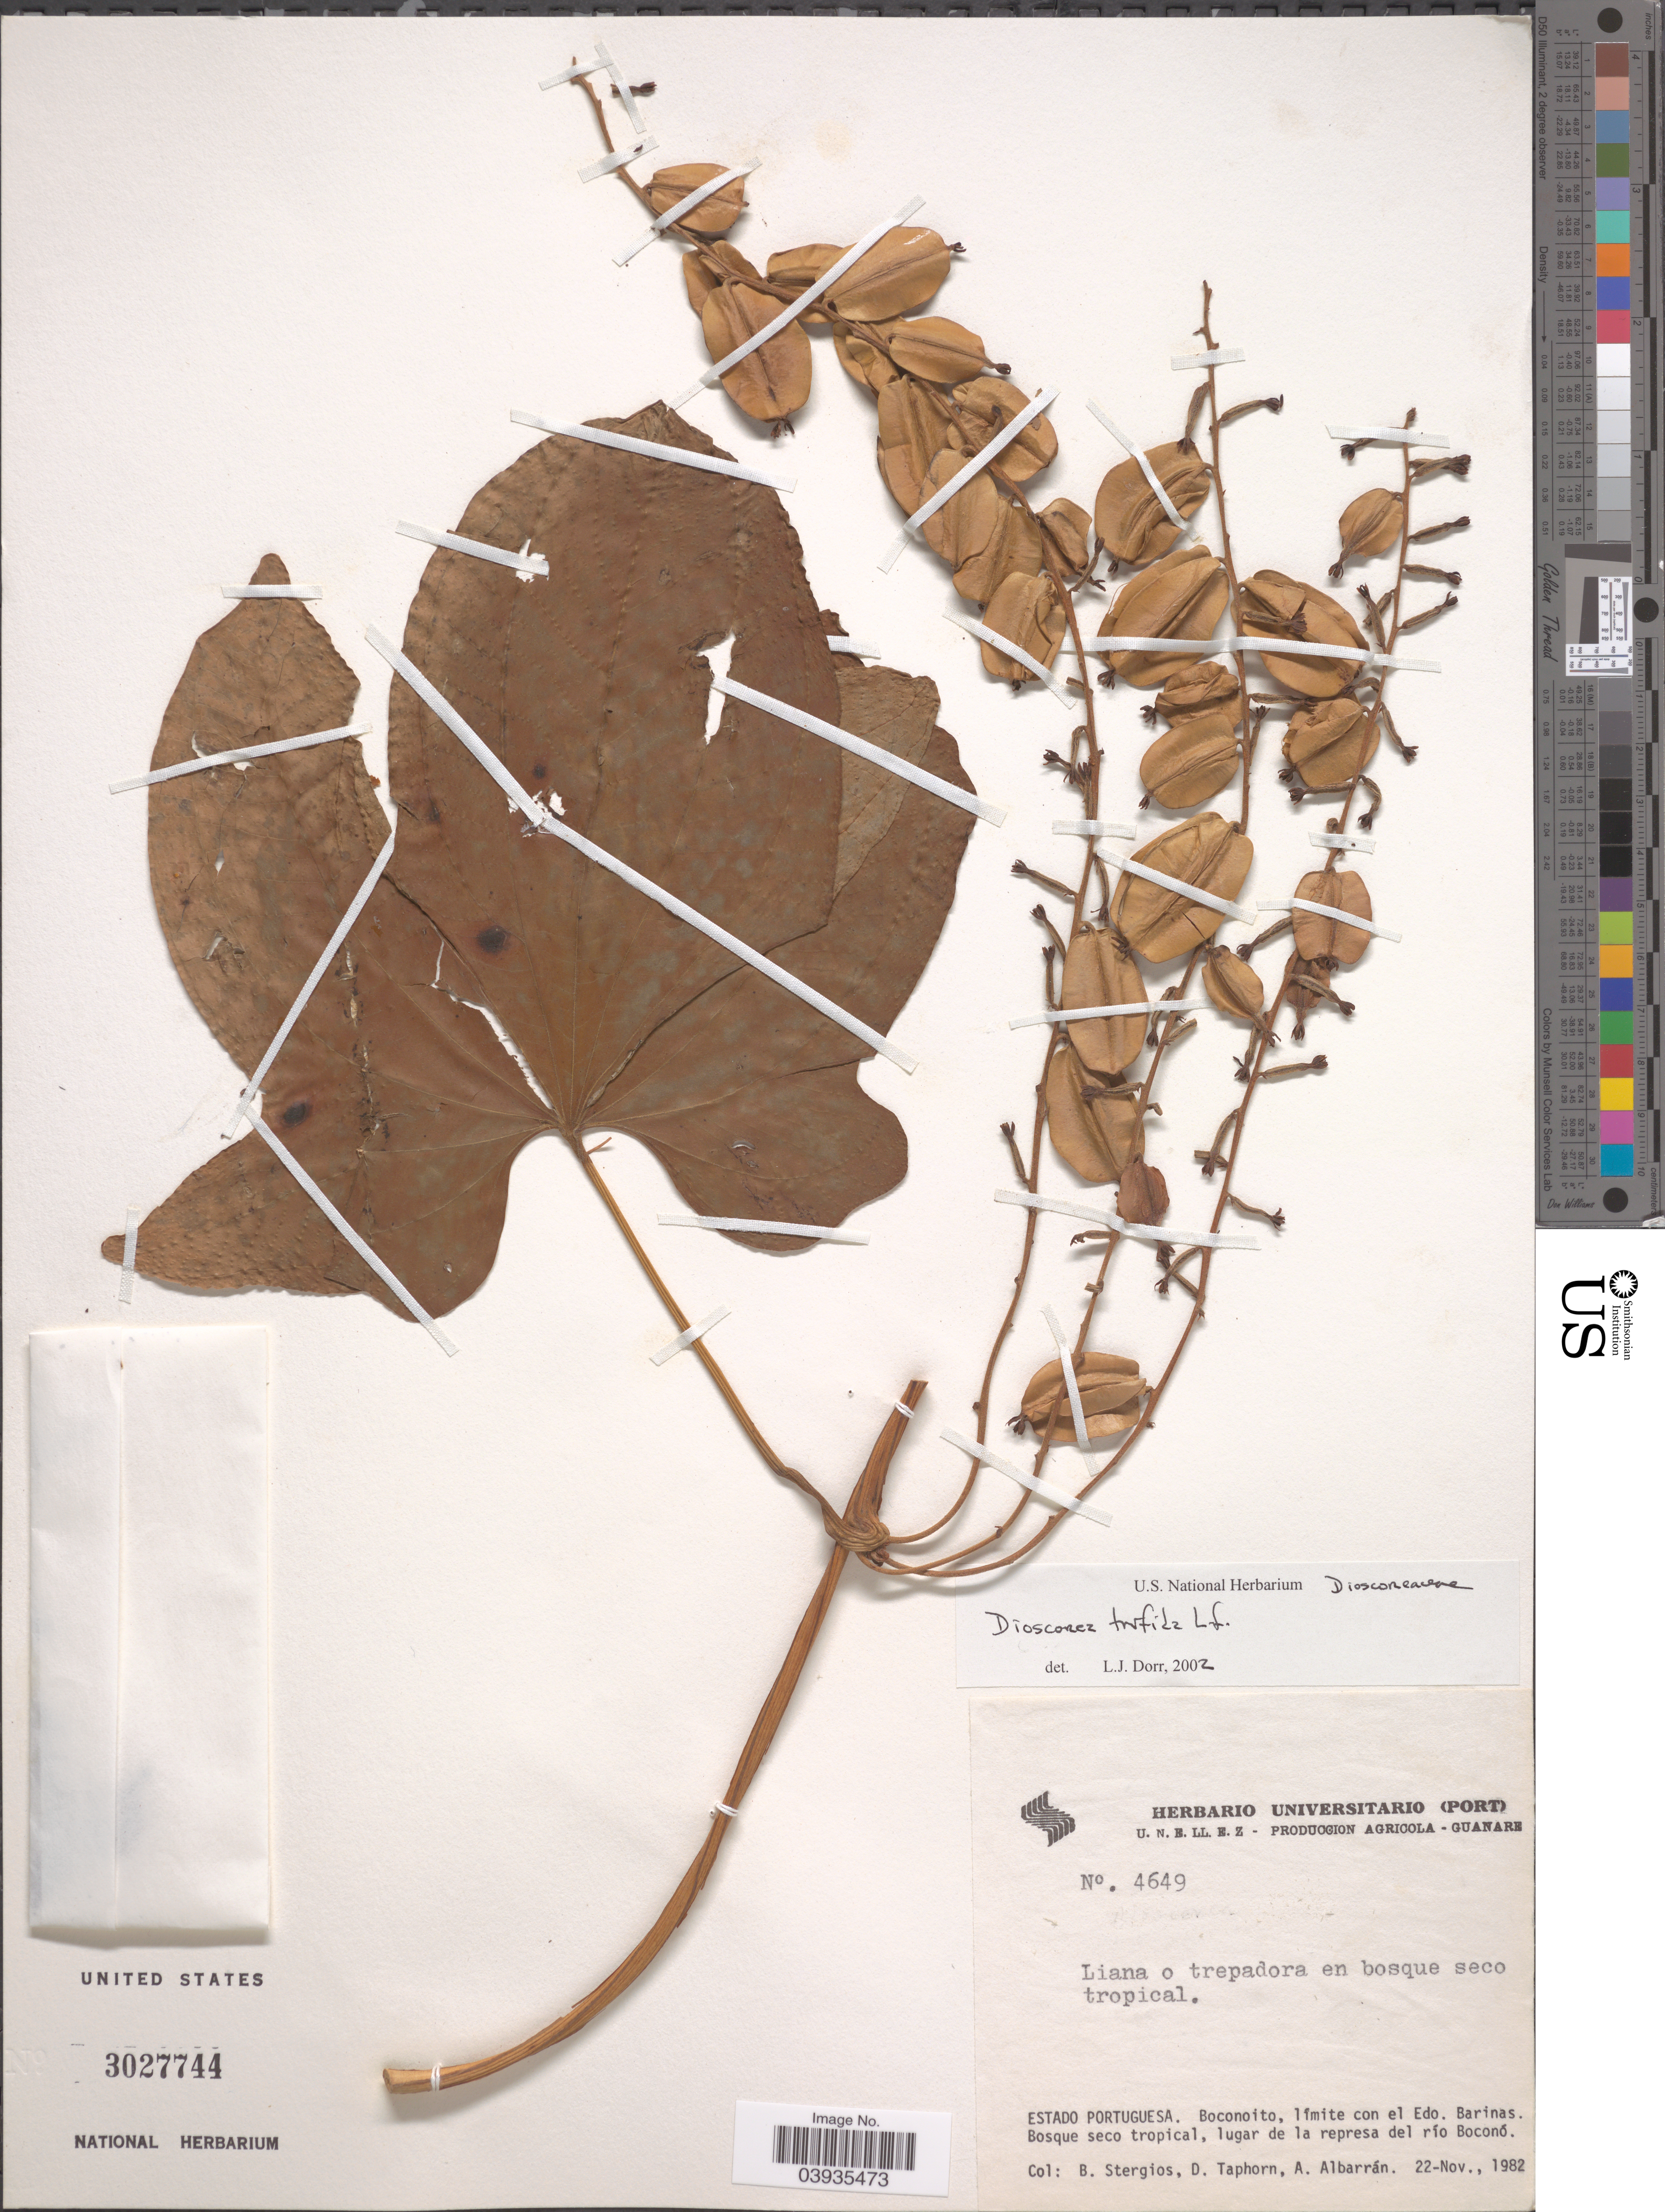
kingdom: Plantae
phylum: Tracheophyta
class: Liliopsida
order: Dioscoreales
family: Dioscoreaceae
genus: Dioscorea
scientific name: Dioscorea trifida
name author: L. f.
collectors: B. G. Stergios, D. Taphorn & A. Albarrán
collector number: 4649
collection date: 1982-11-22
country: Venezuela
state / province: Portuguesa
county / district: San Genaro de Boconoito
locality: Boconoito, límite con el Edo. Barinas, lugar de la represa del río Boconó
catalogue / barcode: US 3027744